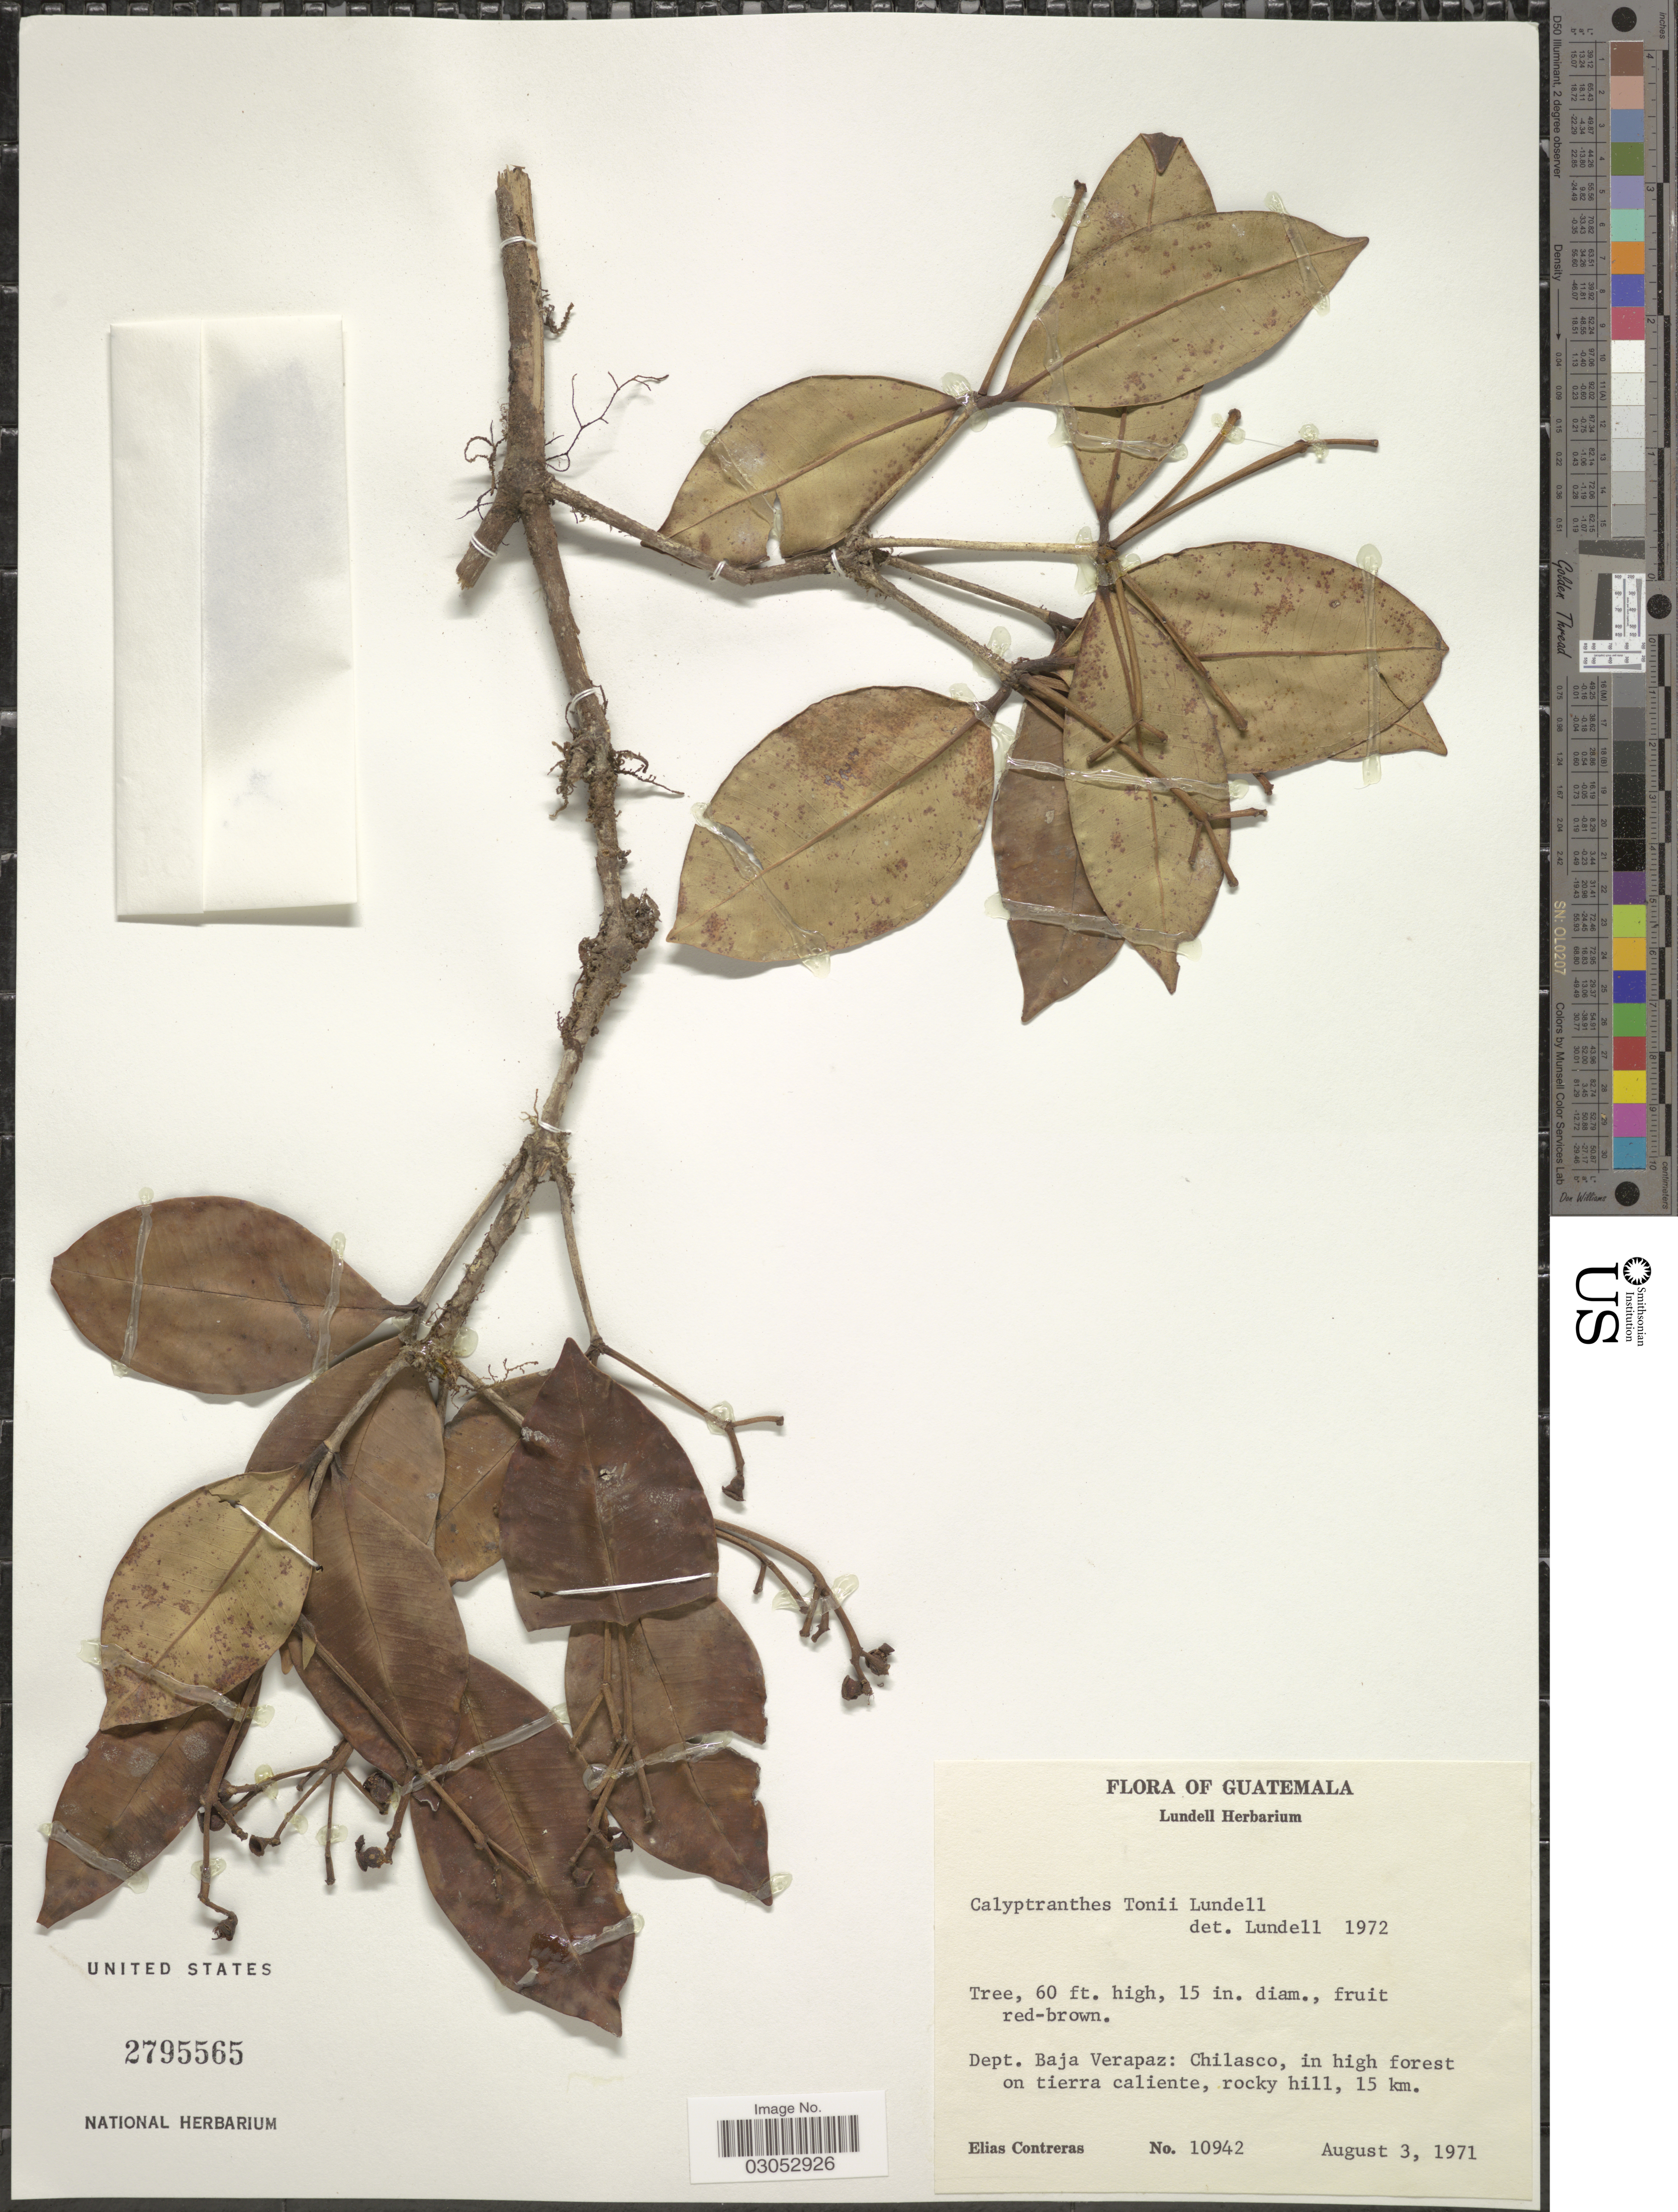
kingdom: Plantae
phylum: Tracheophyta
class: Magnoliopsida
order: Myrtales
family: Myrtaceae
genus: Myrcia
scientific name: Myrcia tonii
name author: (Lundell) A.R. Lourenço & Sánchez-Cháv.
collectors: E. Contreras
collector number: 10942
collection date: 1971-08-03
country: Guatemala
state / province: Baja Verapaz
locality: Dept. Baja Verapaz: Chilasco, in high forest on tierra caliente, rocky hill, 15 km.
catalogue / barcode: US 2795565